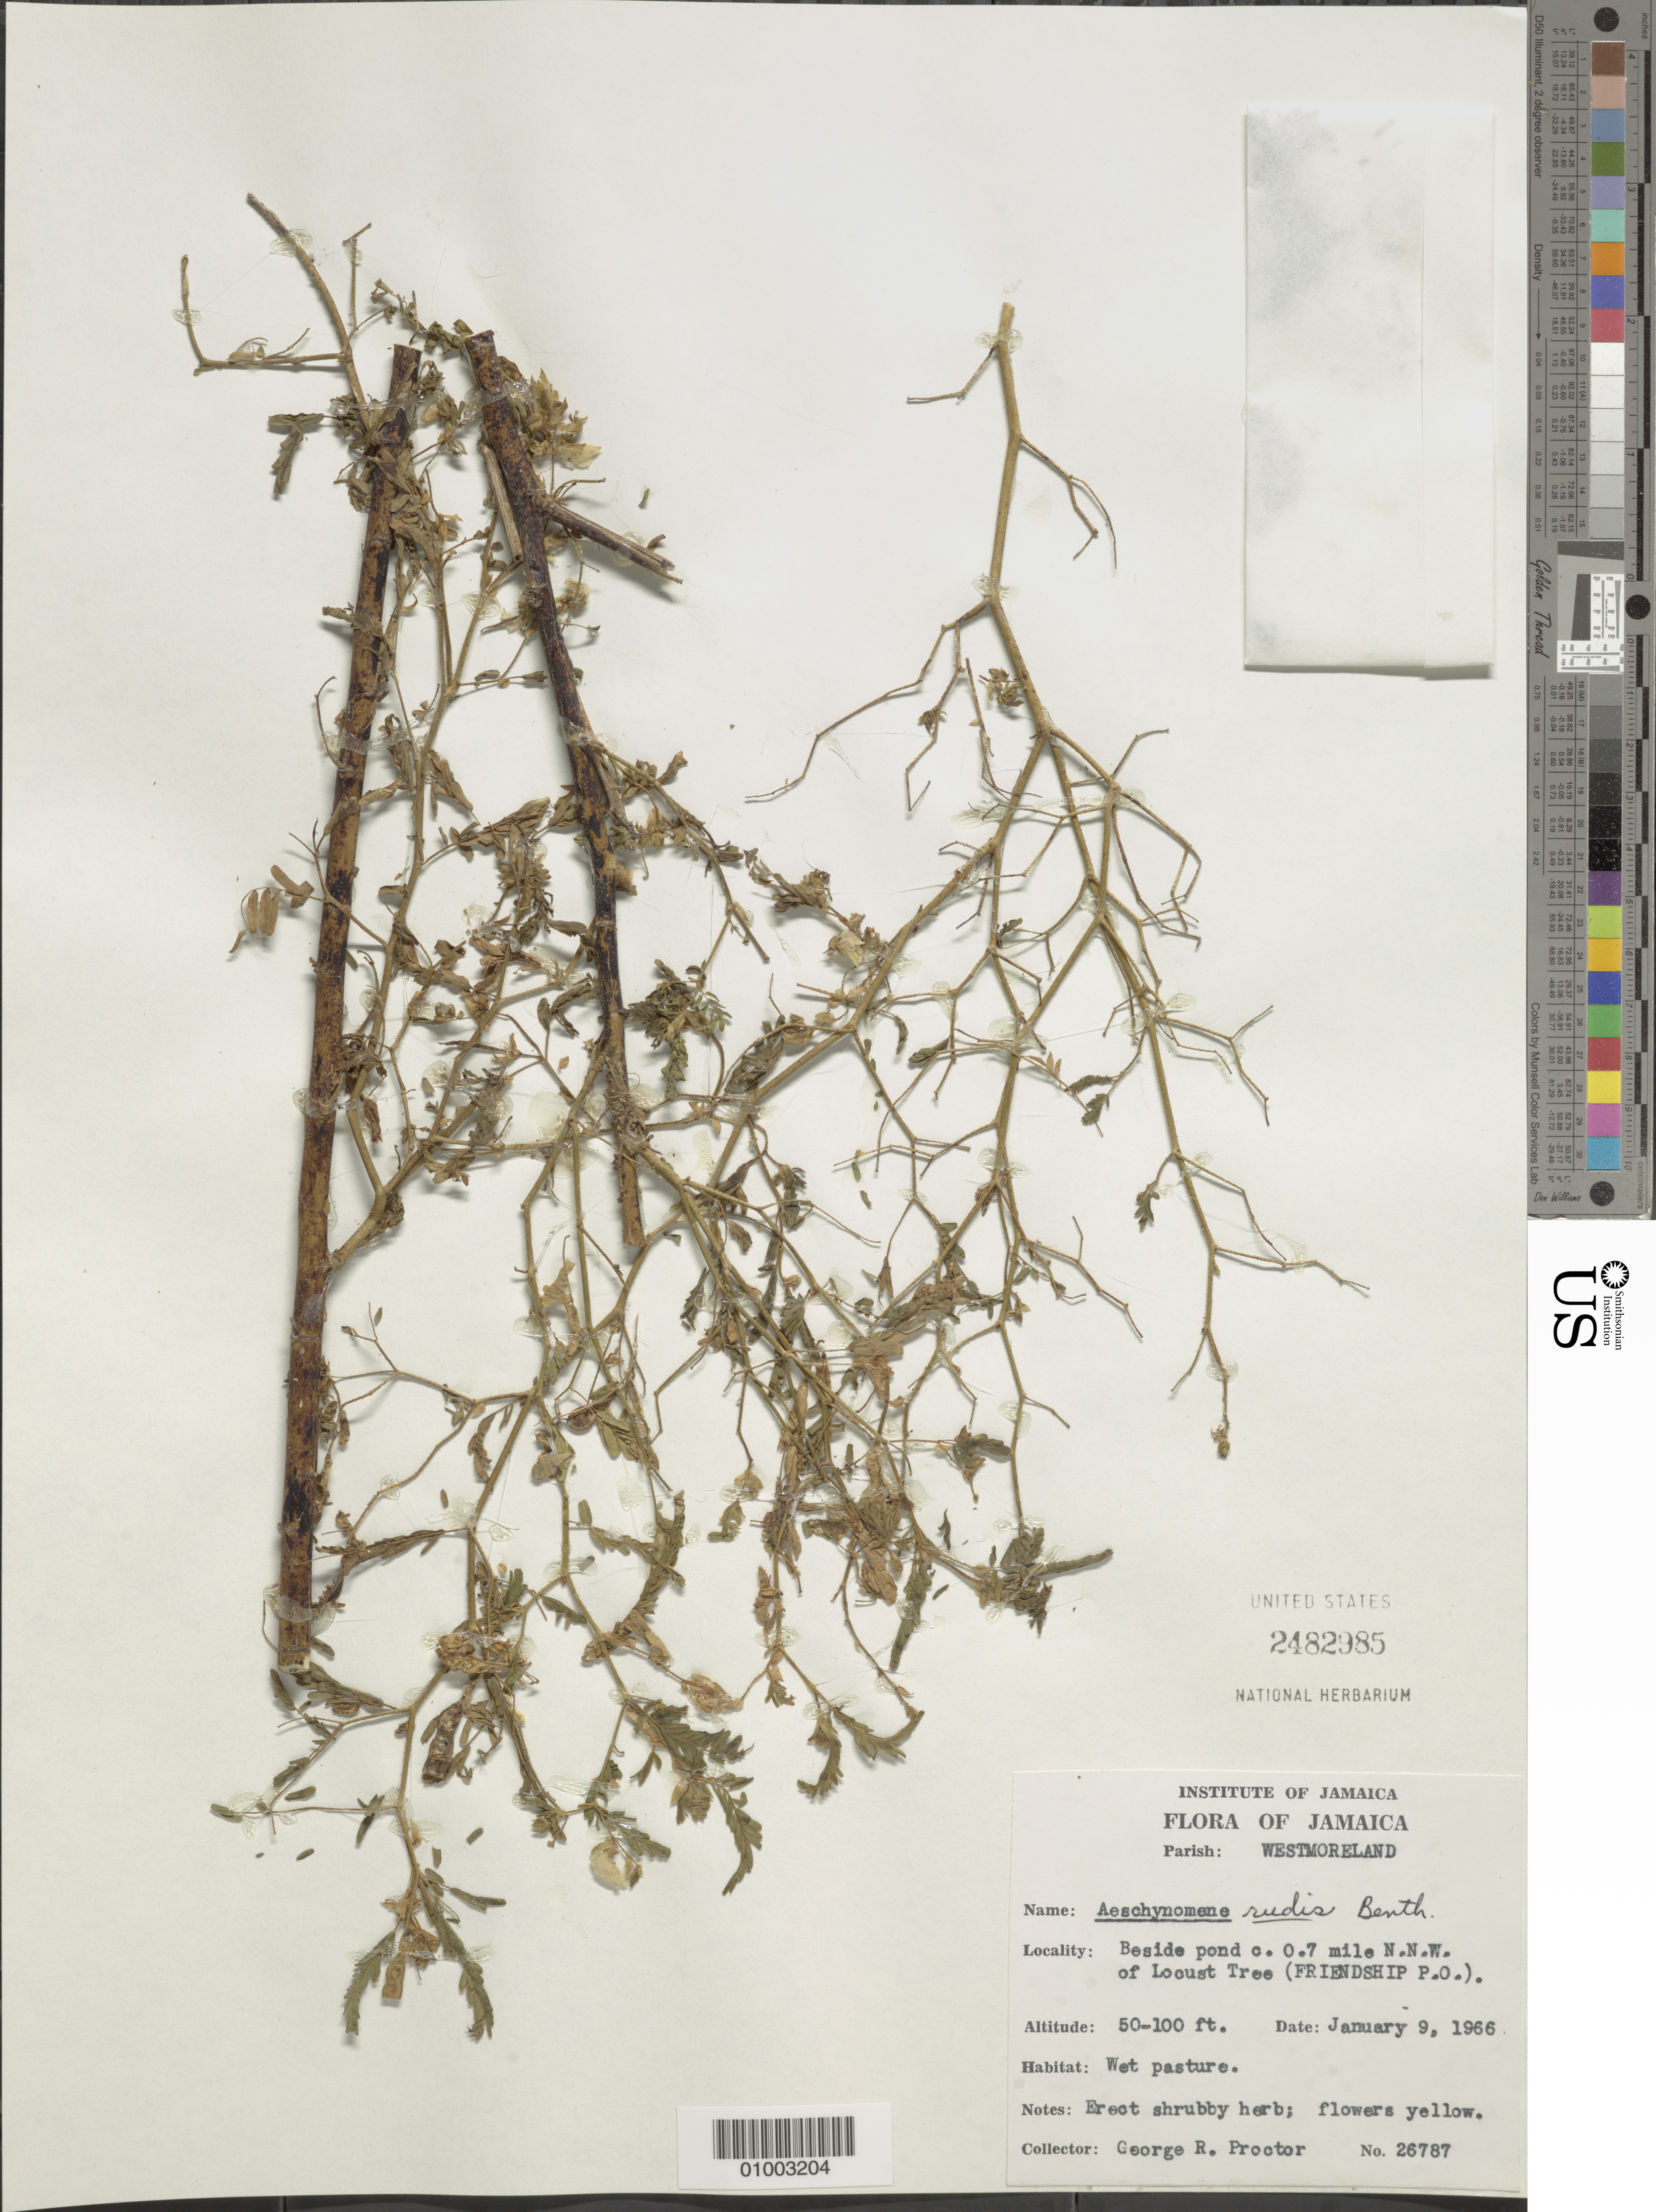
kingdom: Plantae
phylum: Tracheophyta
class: Magnoliopsida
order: Fabales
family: Fabaceae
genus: Aeschynomene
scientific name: Aeschynomene rudis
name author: Benth.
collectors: G. R. Proctor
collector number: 26787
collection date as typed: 09 Jan 1966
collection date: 1966-01-09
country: Jamaica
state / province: Westmoreland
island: Jamaica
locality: Beside pond c. 0.7 mile NNW of Locust Tree (Friendship P.O.)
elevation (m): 15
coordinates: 0 N, 0 E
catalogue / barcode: US 2482985